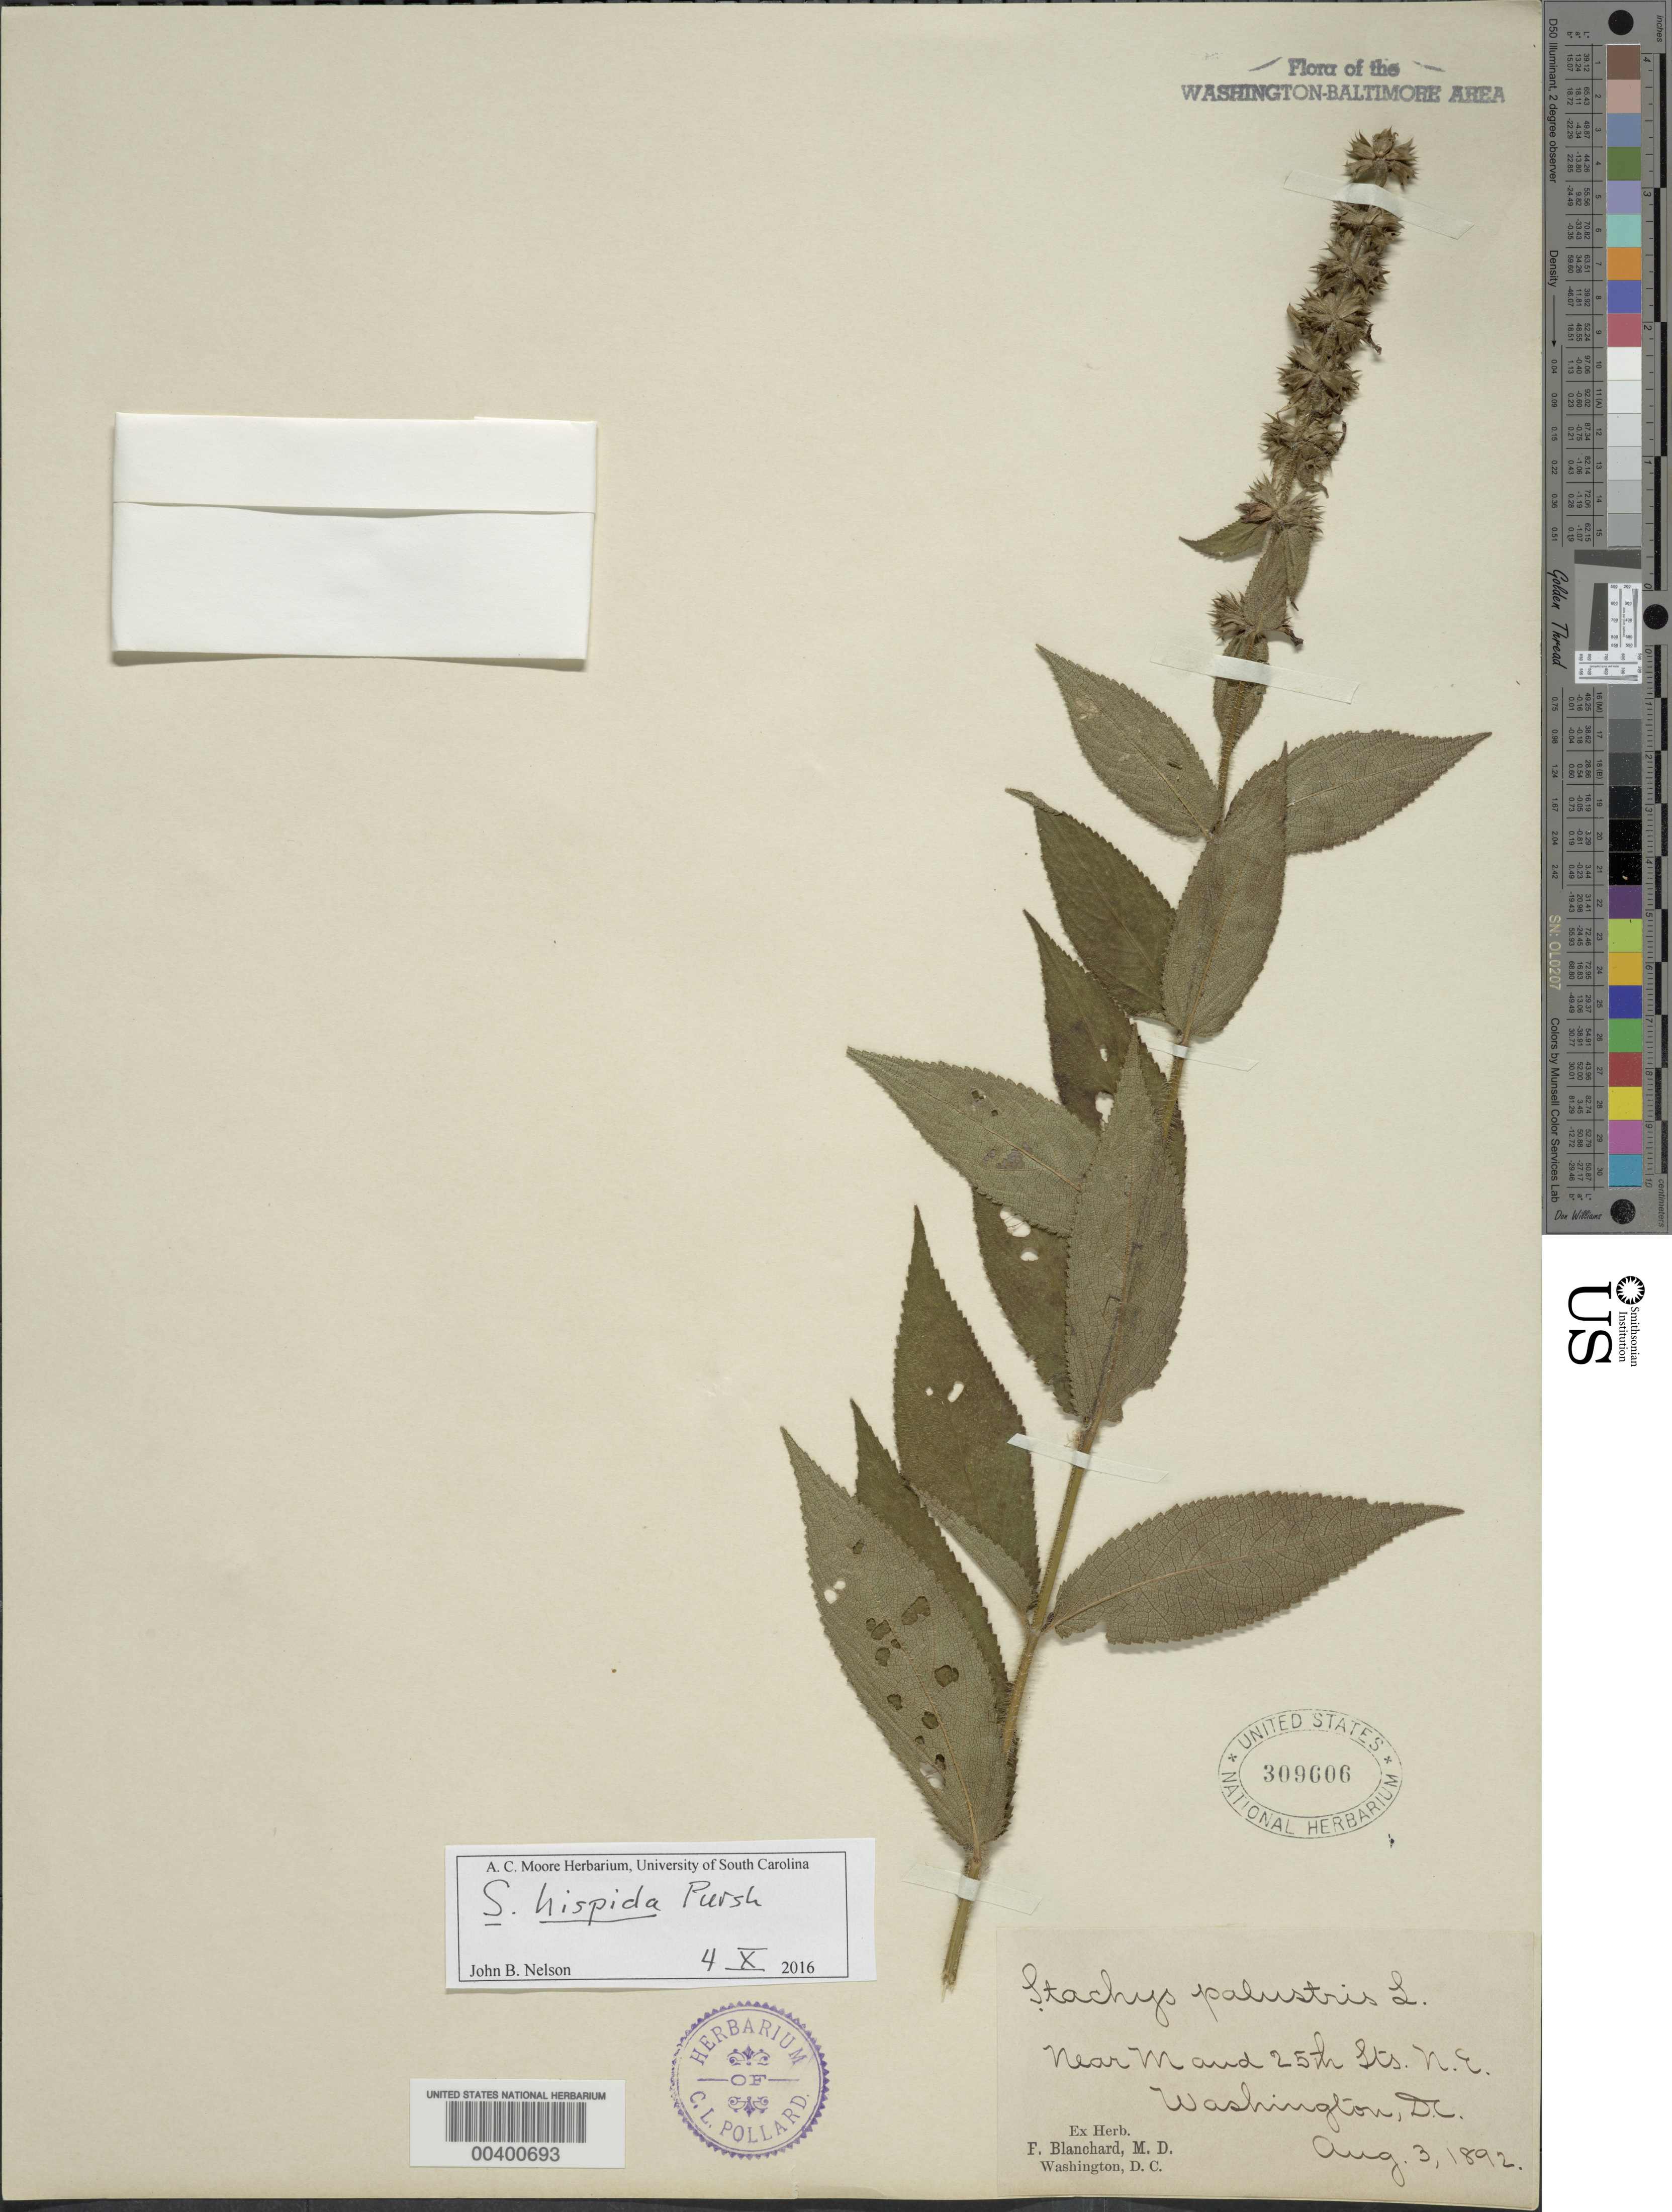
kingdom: Plantae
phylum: Tracheophyta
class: Magnoliopsida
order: Lamiales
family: Lamiaceae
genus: Stachys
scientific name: Stachys hispida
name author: Pursh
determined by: Nelson, J. B.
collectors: F. Blanchard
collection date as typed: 03 Aug 1892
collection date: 1892-08-03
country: United States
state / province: District of Columbia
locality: Near M. and 25th Streets NE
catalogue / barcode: US 309606